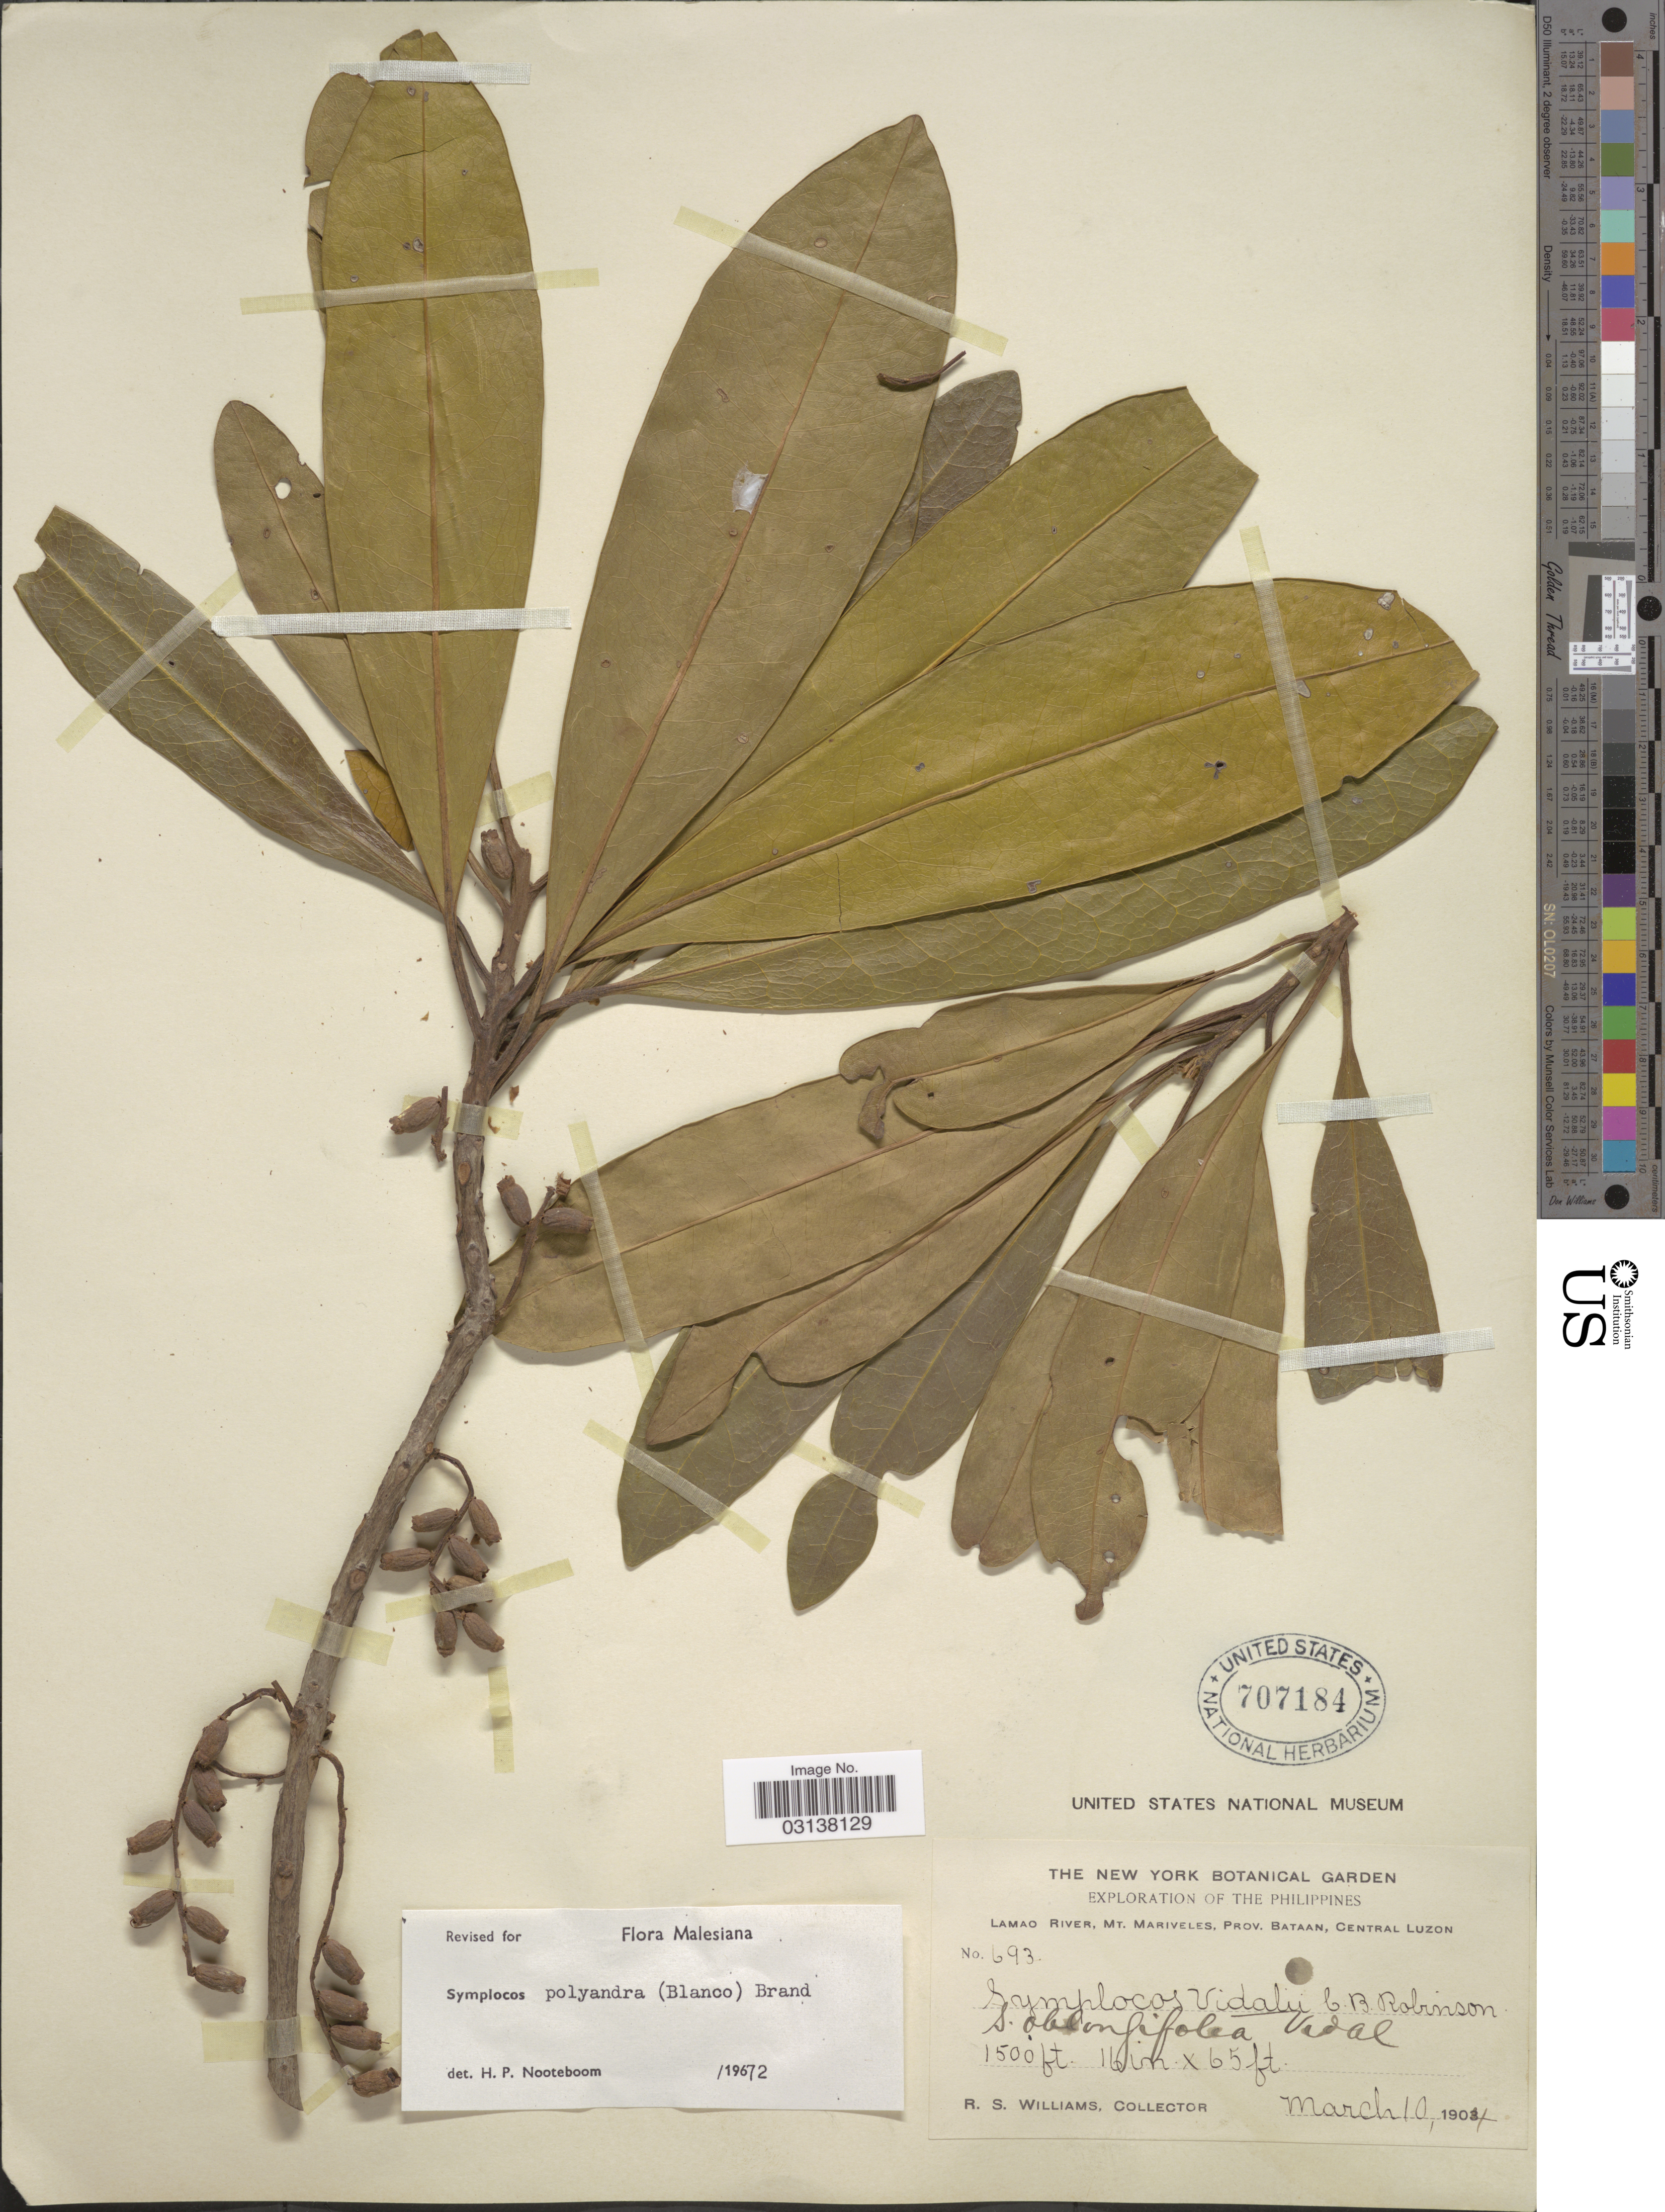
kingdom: Plantae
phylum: Tracheophyta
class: Magnoliopsida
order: Ericales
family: Symplocaceae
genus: Symplocos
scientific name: Symplocos polyandra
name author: (Blanco) Brand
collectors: R. S. Williams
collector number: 693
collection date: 1904-03-10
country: Philippines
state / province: Central Luzon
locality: The Philippines. Lamao River, Mt. Mariveles. Prov. Bataan, Central Luzon.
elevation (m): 457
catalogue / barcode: US 707184